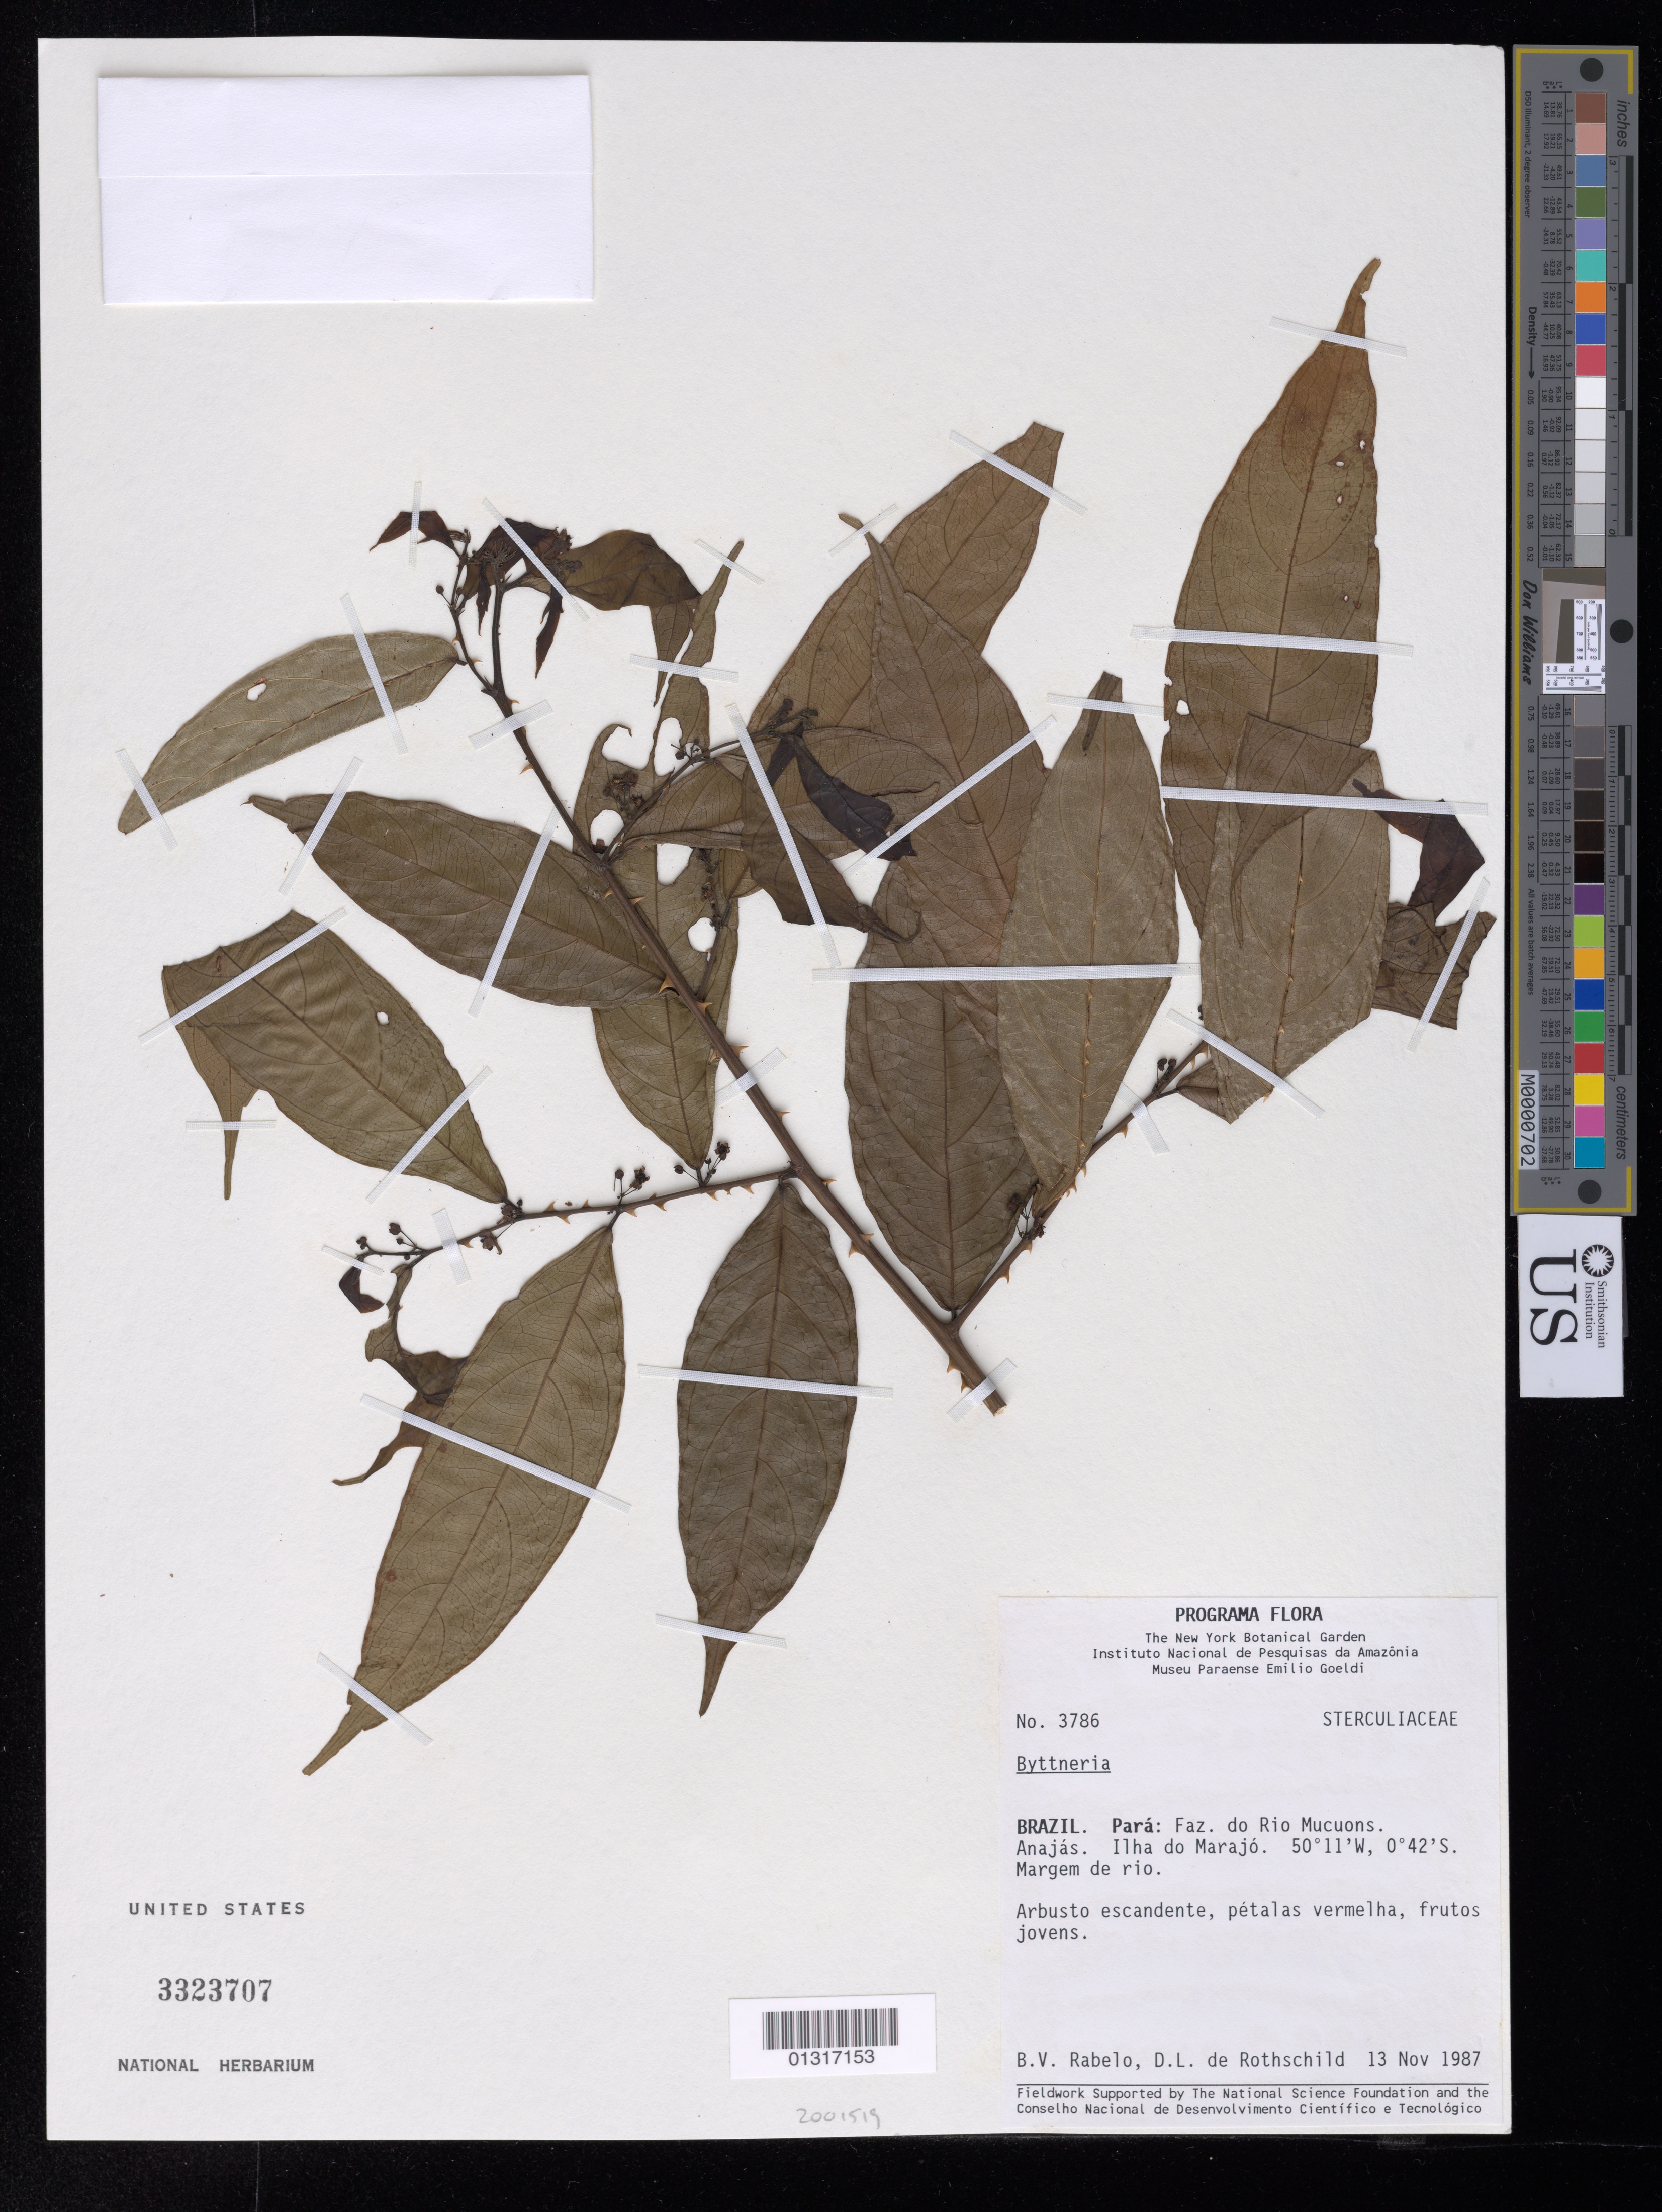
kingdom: Plantae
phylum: Tracheophyta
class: Magnoliopsida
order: Malvales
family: Malvaceae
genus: Byttneria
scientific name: Byttneria sp.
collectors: B. Rabelo & D. Rothschild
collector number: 3786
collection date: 1987-11-02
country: Brazil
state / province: Pará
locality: Faz. do Rio Mucuons. Anajas. Ilha do Marajo.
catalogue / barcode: US 3323707